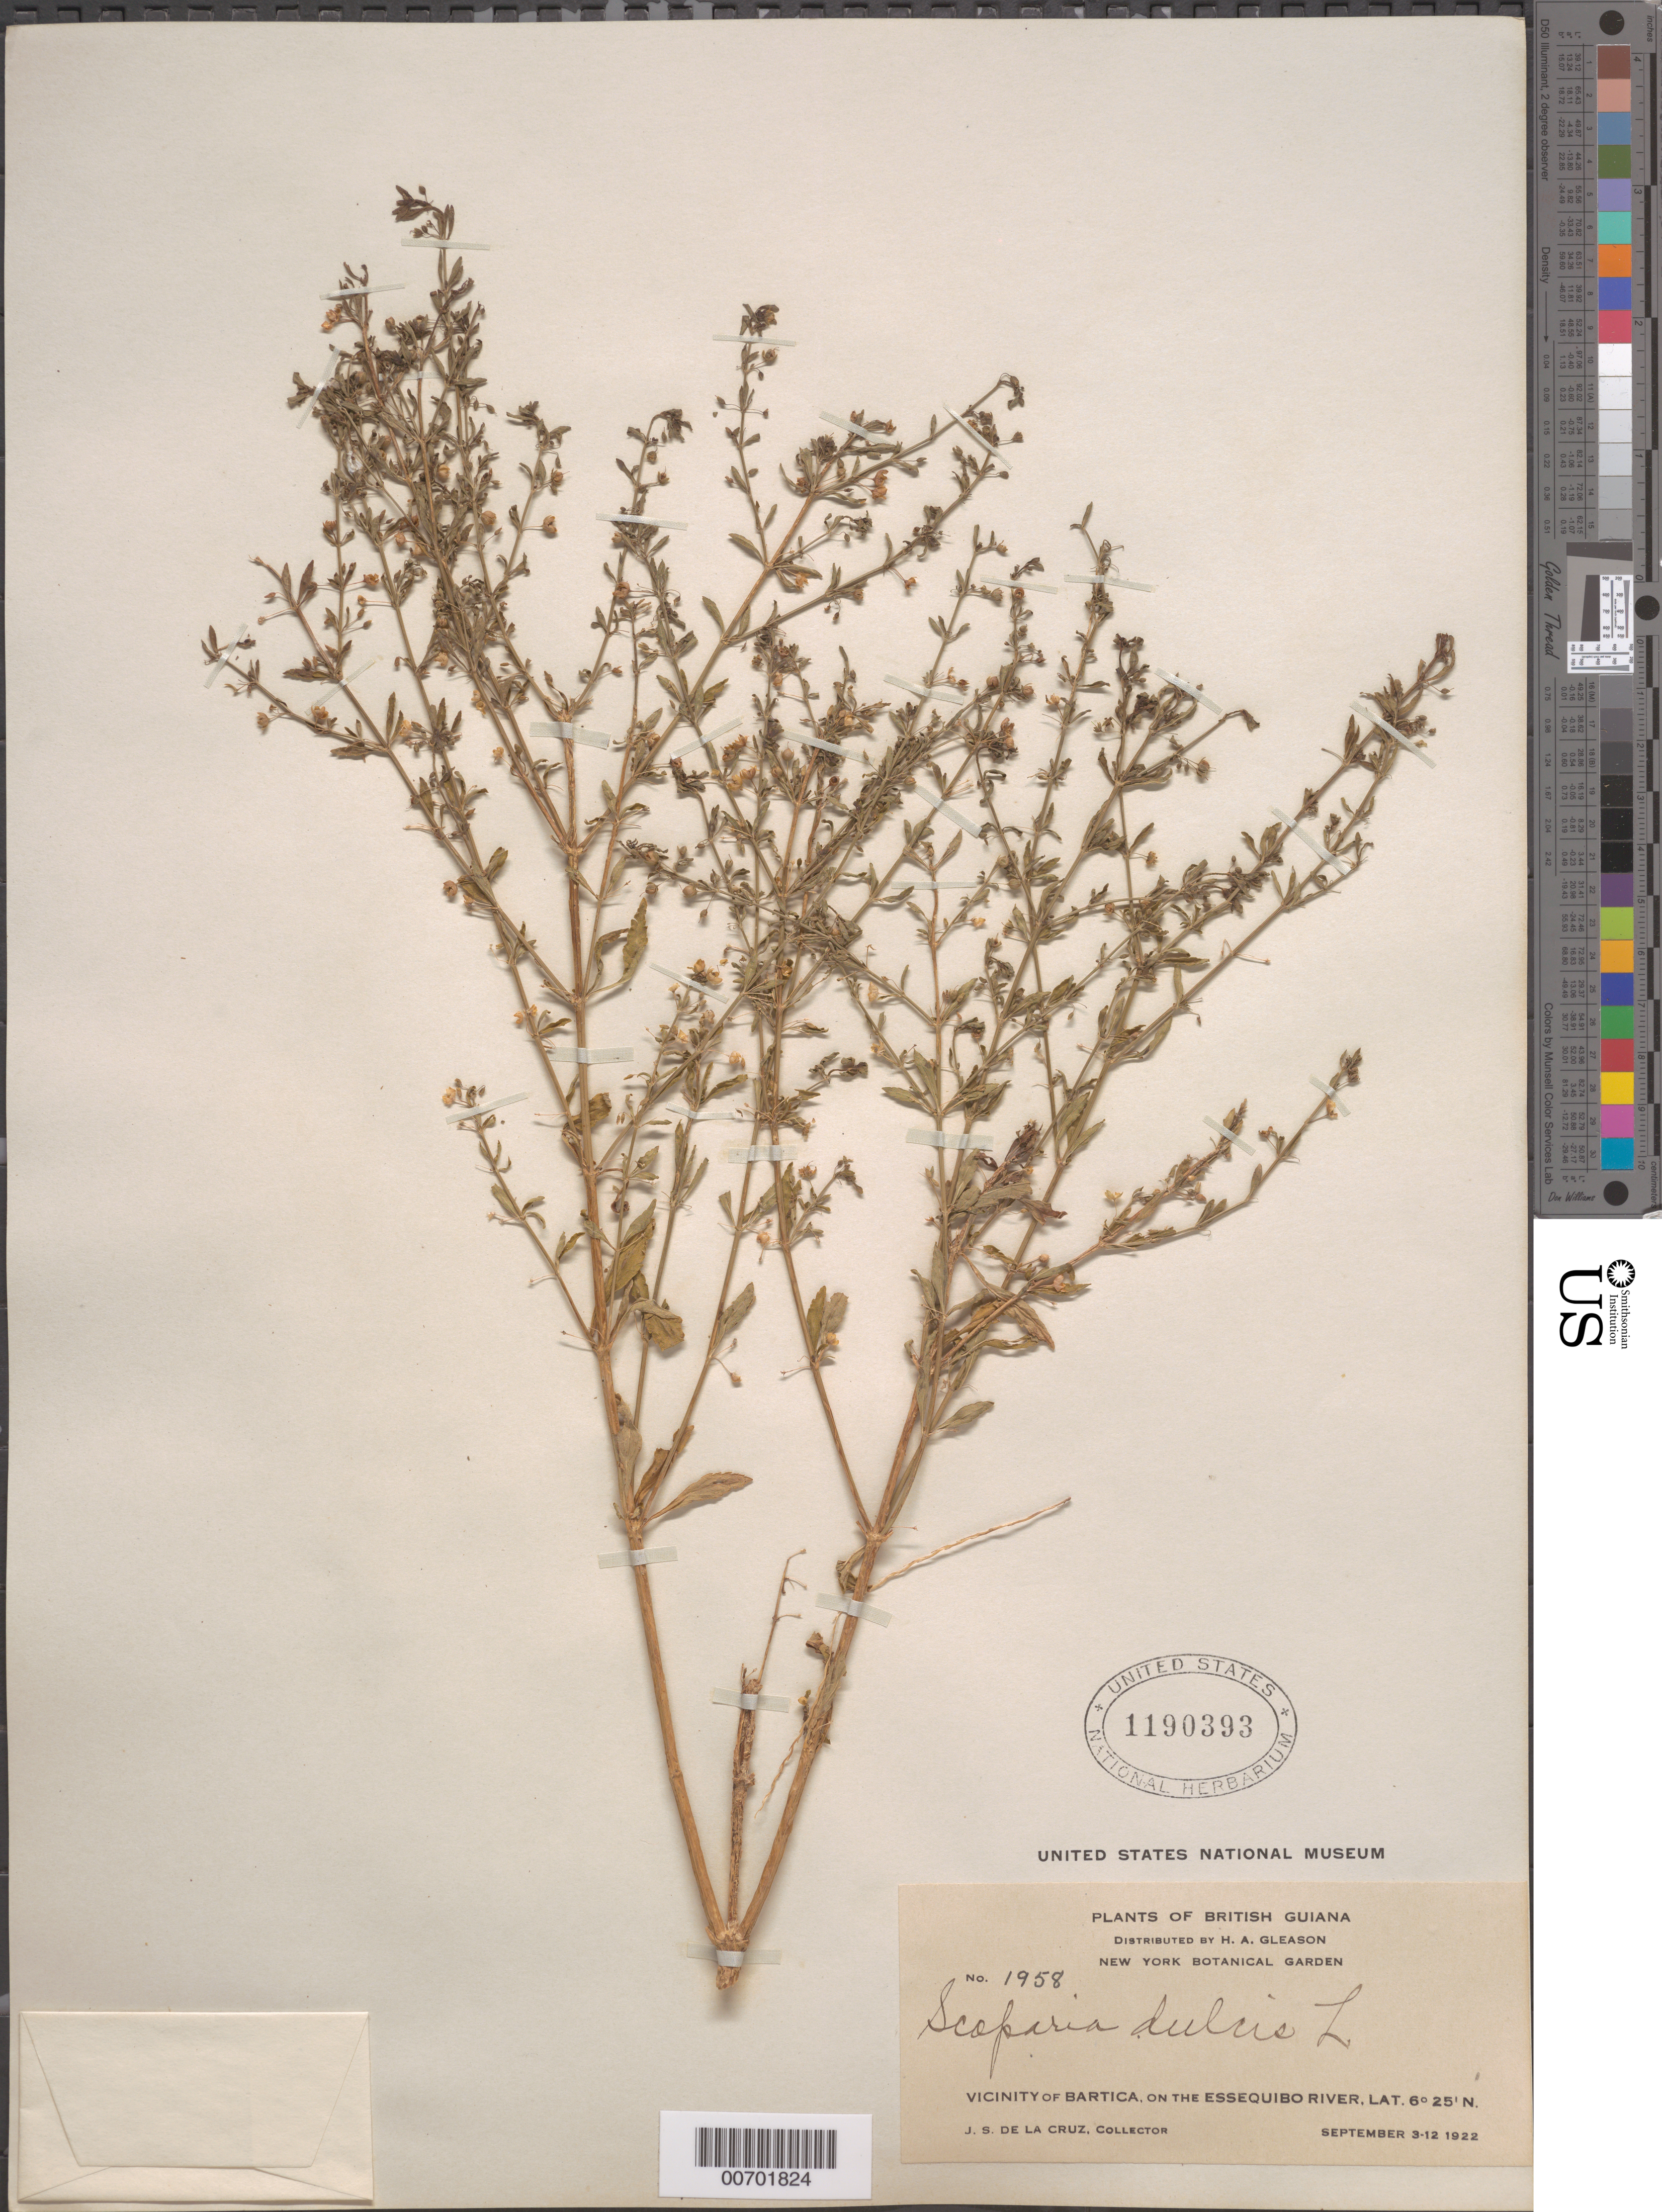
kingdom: Plantae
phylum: Tracheophyta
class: Magnoliopsida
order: Lamiales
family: Plantaginaceae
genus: Scoparia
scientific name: Scoparia dulcis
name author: L.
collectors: J. S. de la Cruz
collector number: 1958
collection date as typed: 3-Sep-22 to 12-Sep-22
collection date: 1922-09-03/1922-09-12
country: Guyana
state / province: Cuyuni-Mazaruni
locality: Bartica, vic., on the Essequibo River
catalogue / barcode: US 1190393